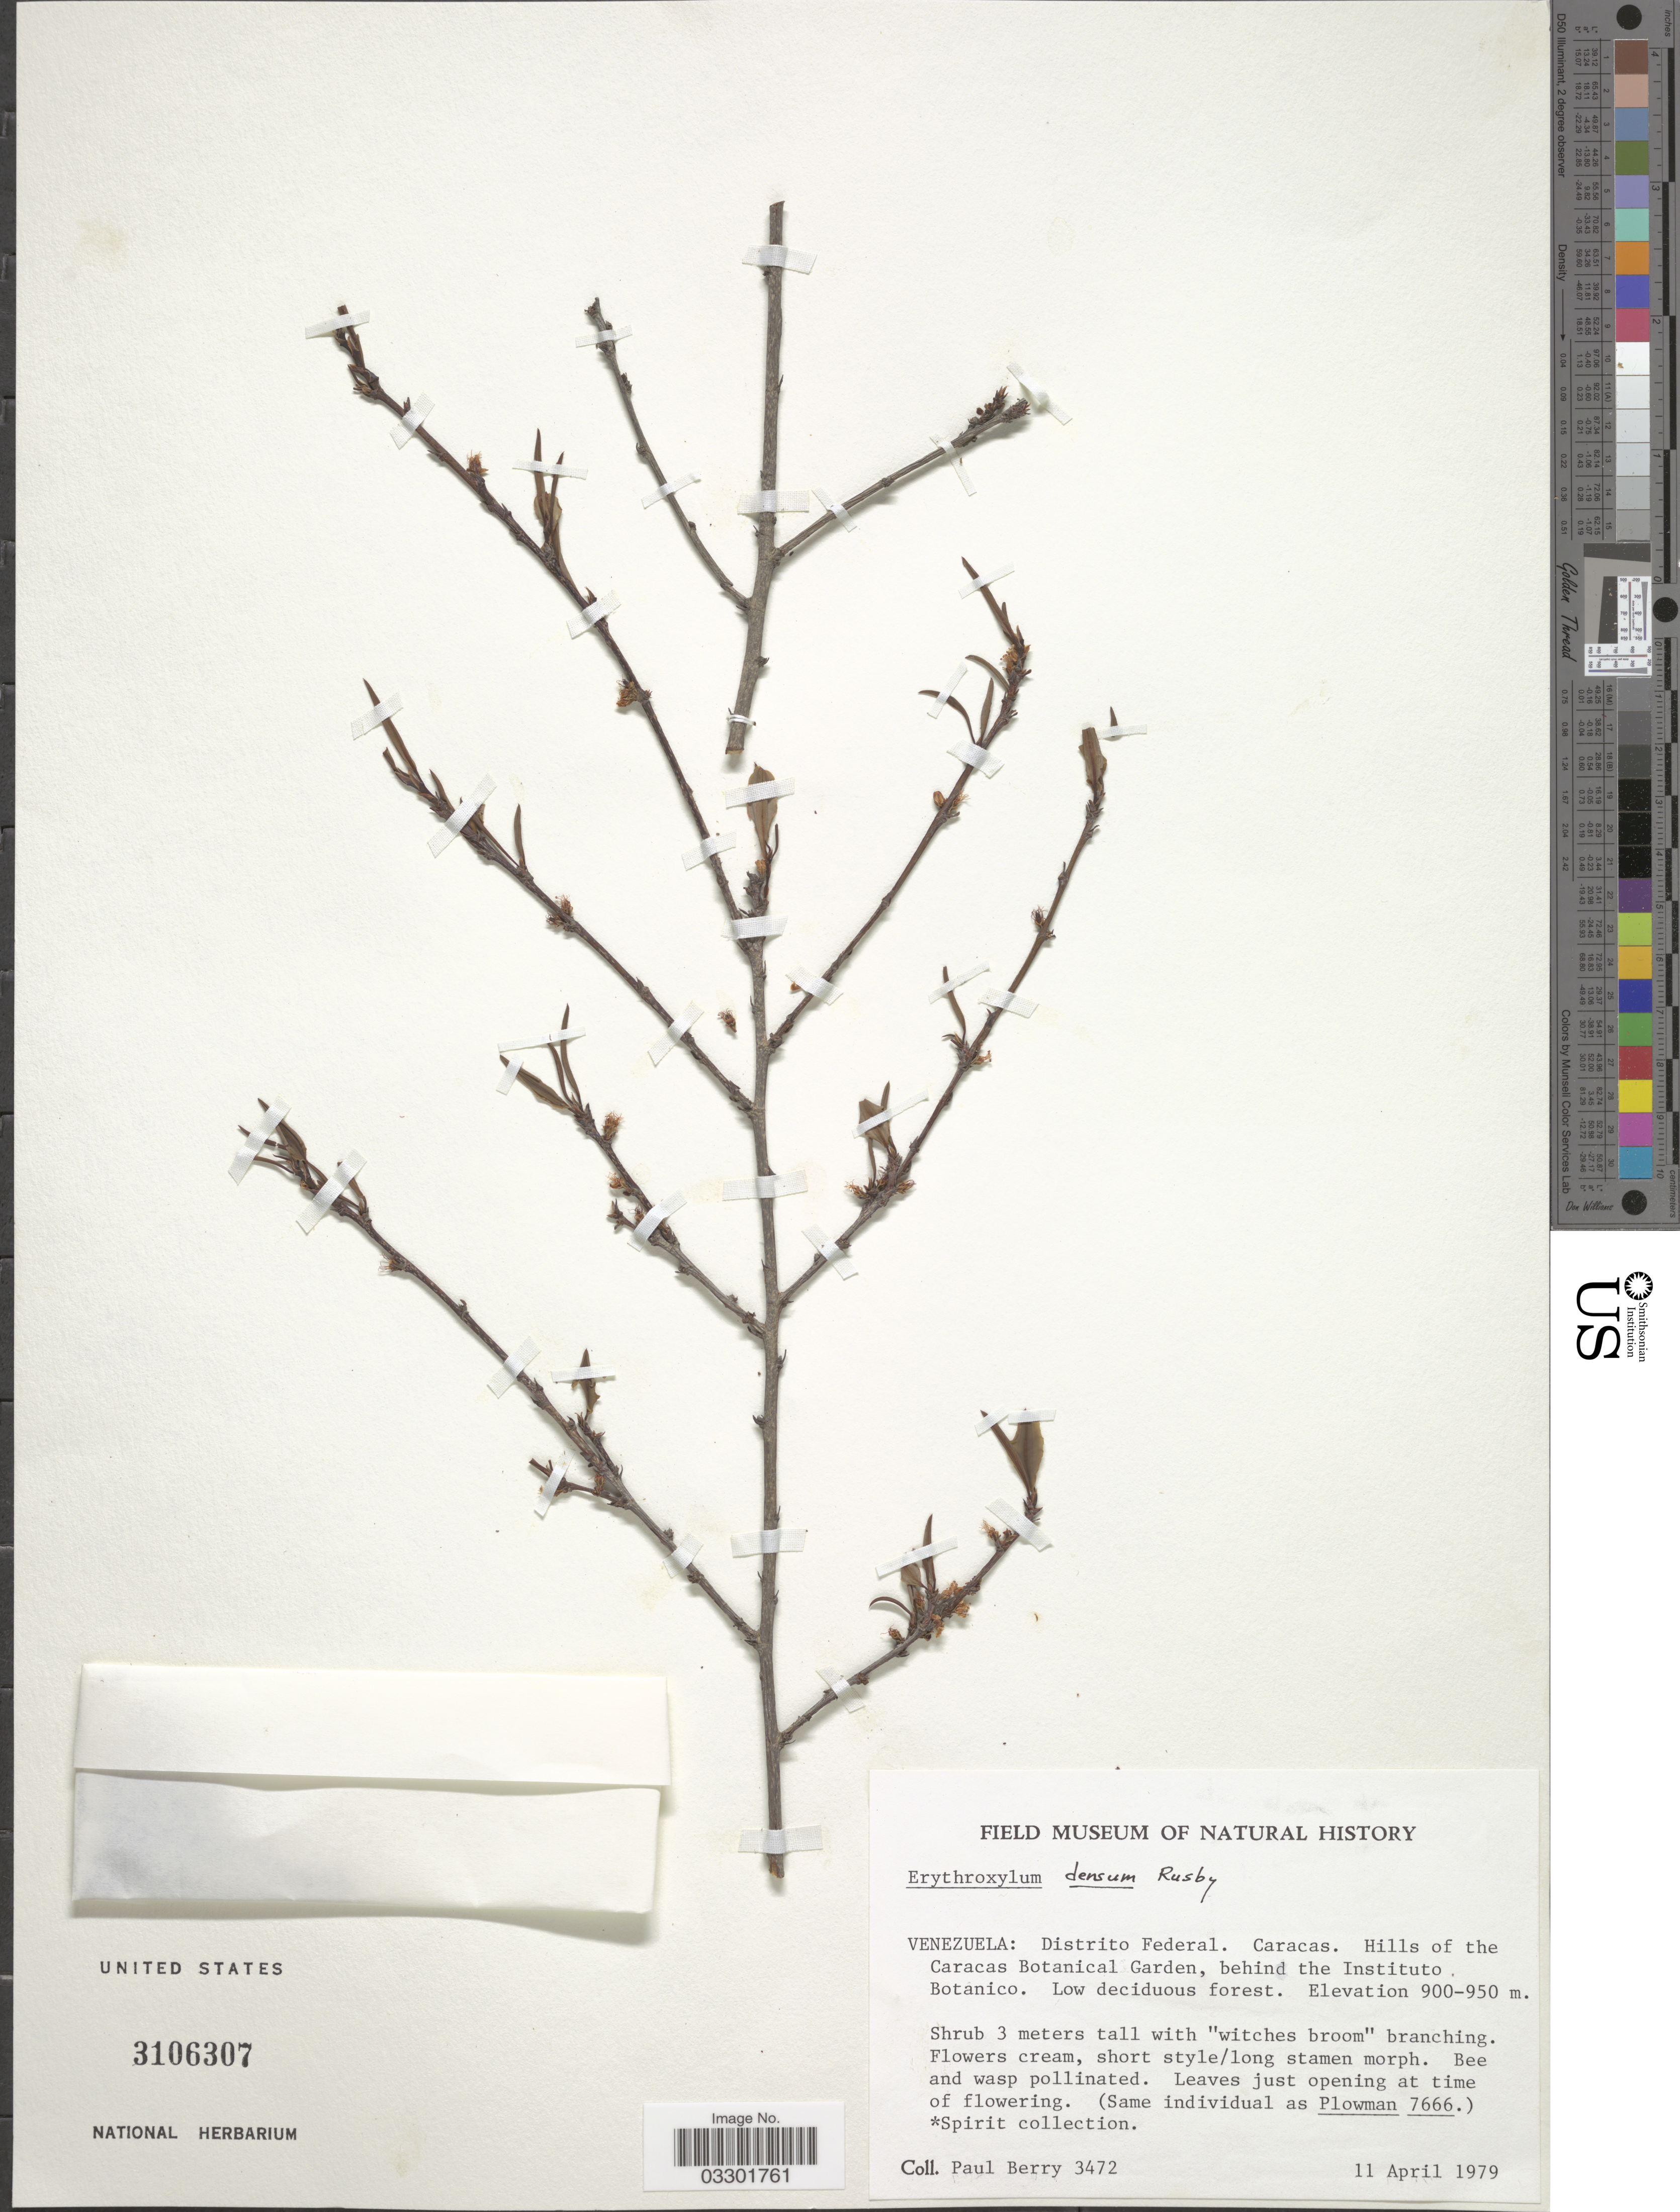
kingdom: Plantae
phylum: Tracheophyta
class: Magnoliopsida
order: Malpighiales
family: Erythroxylaceae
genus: Erythroxylum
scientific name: Erythroxylum densum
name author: Rusby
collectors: P. Berry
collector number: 3472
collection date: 1979-04-11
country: Venezuela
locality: Distrito Federal. Caracas. Hills of the Caracas Botanical Garden, behind the Instituto Botanico.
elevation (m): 900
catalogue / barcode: US 3106307